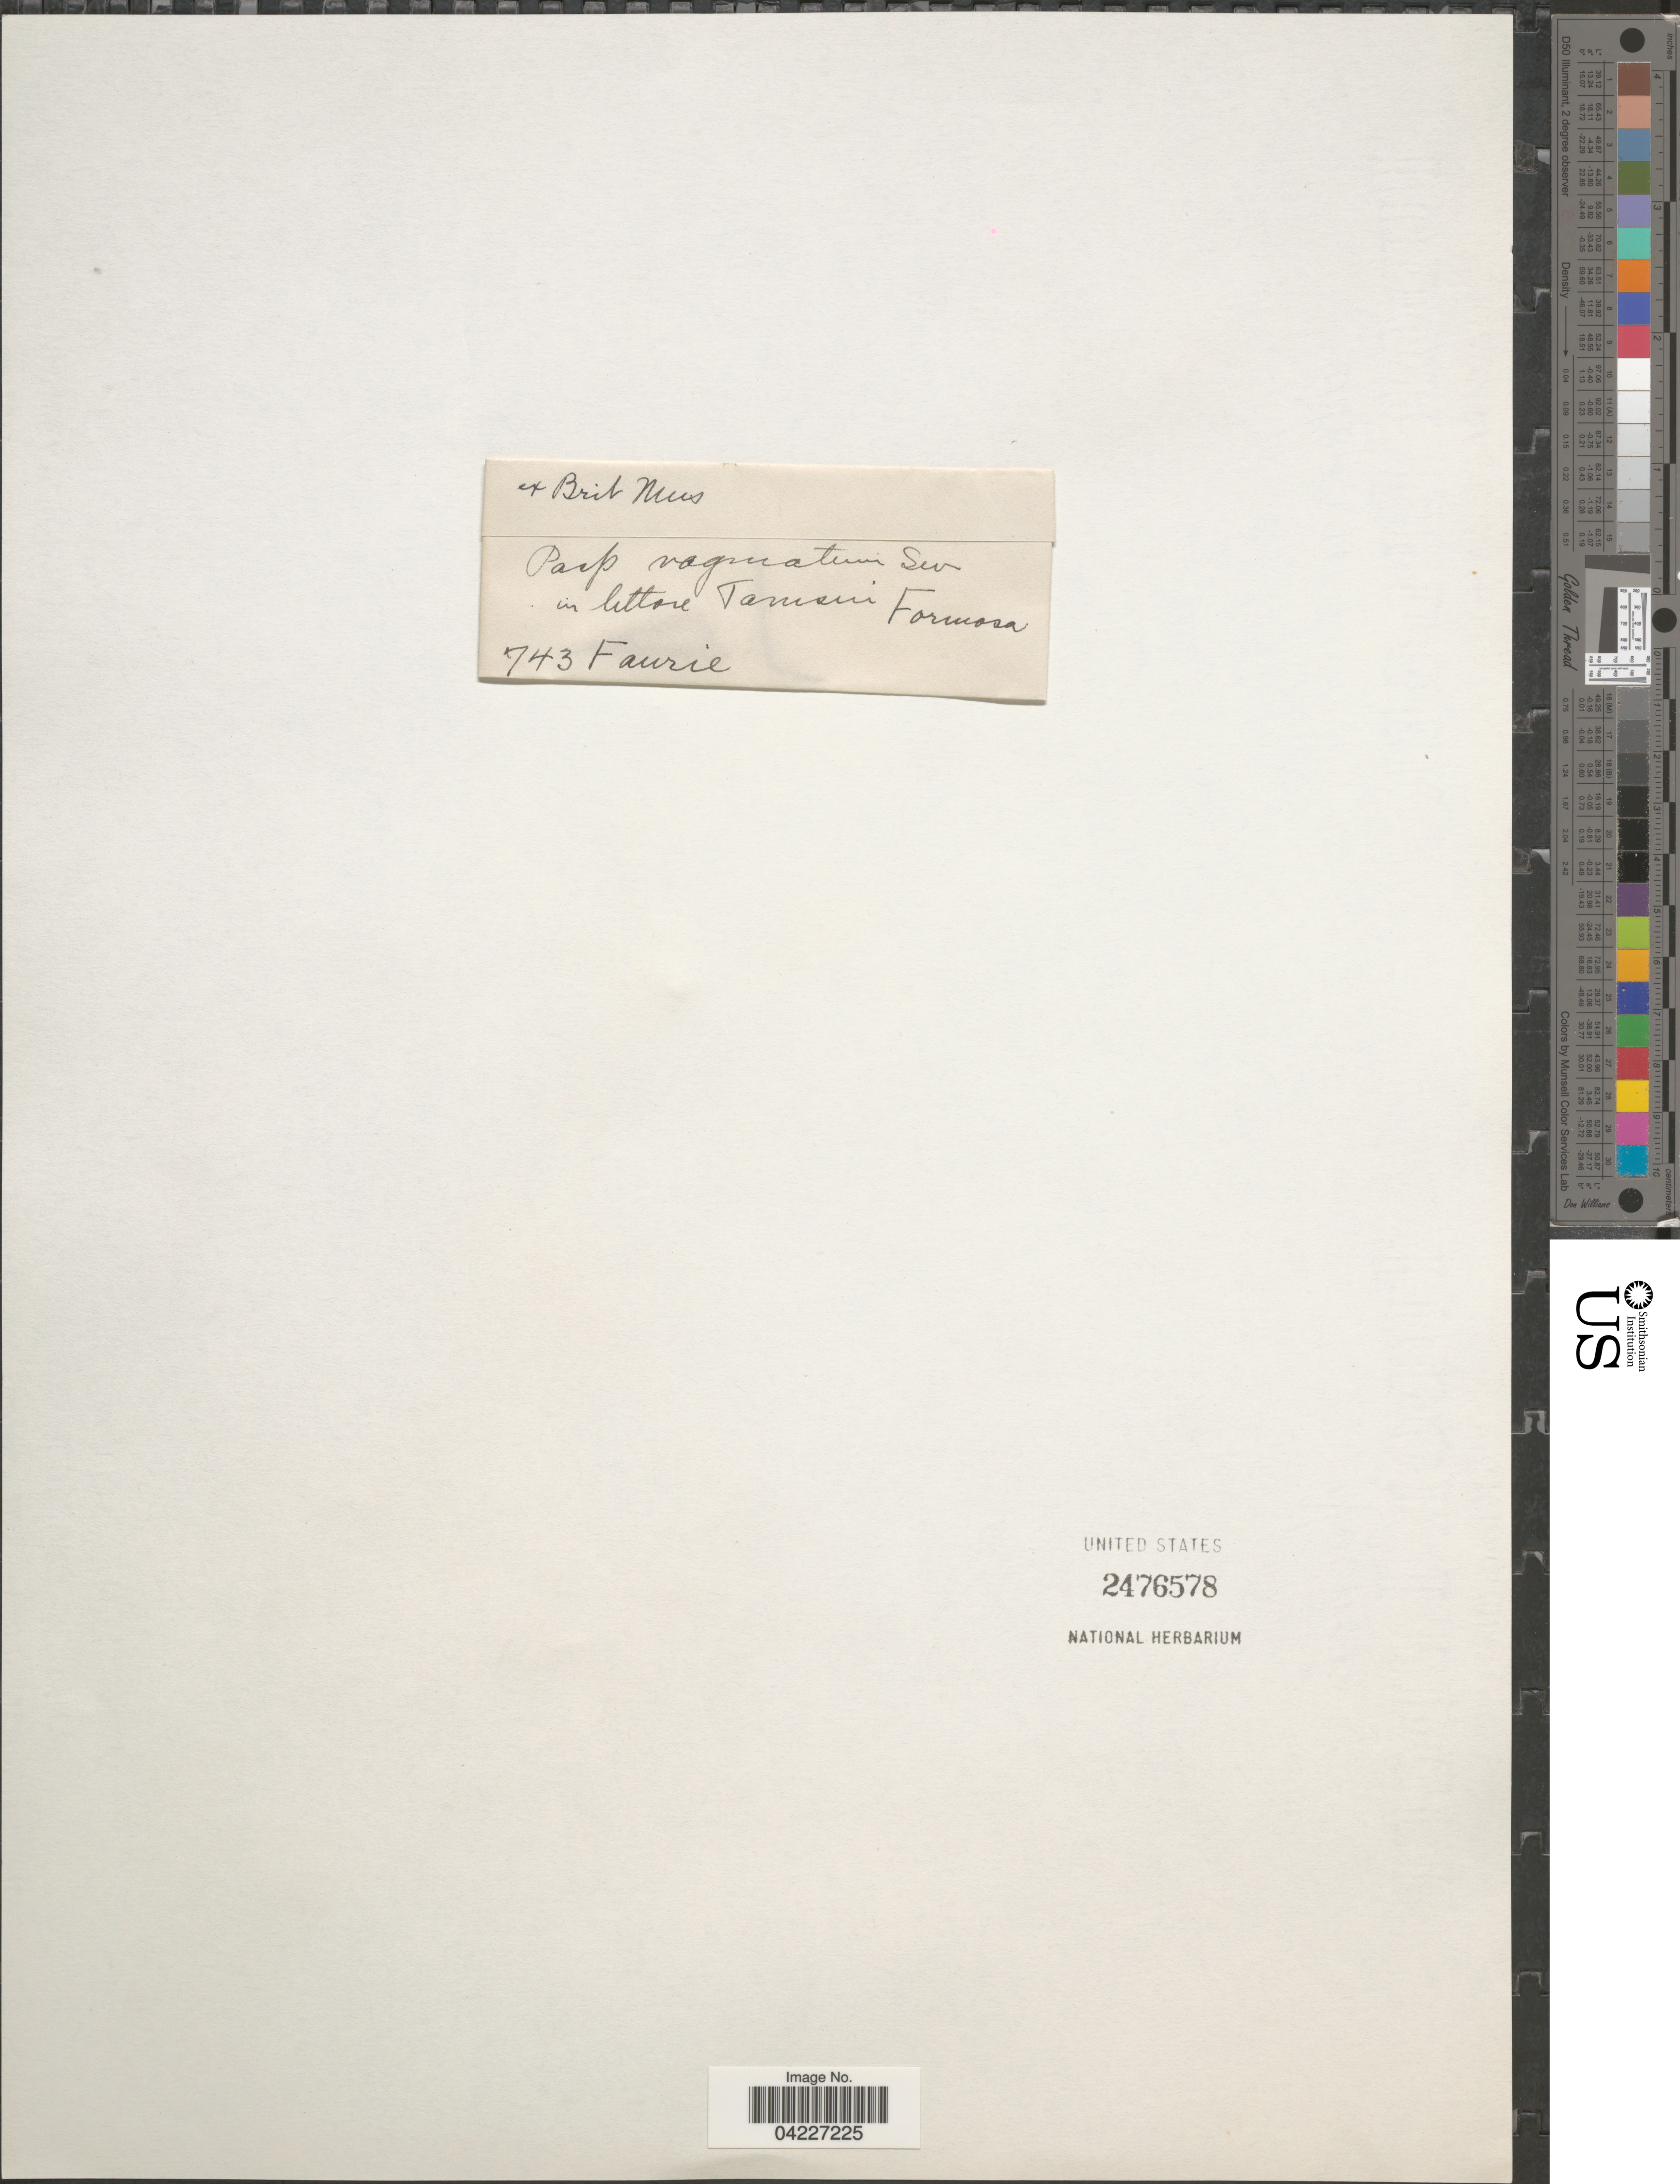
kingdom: Plantae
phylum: Tracheophyta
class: Liliopsida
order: Poales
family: Poaceae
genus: Paspalum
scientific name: Paspalum distichum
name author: L.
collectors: -. Faurie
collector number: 743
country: Taiwan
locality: In littore Tamsui. Formosa.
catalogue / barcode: US 2476578